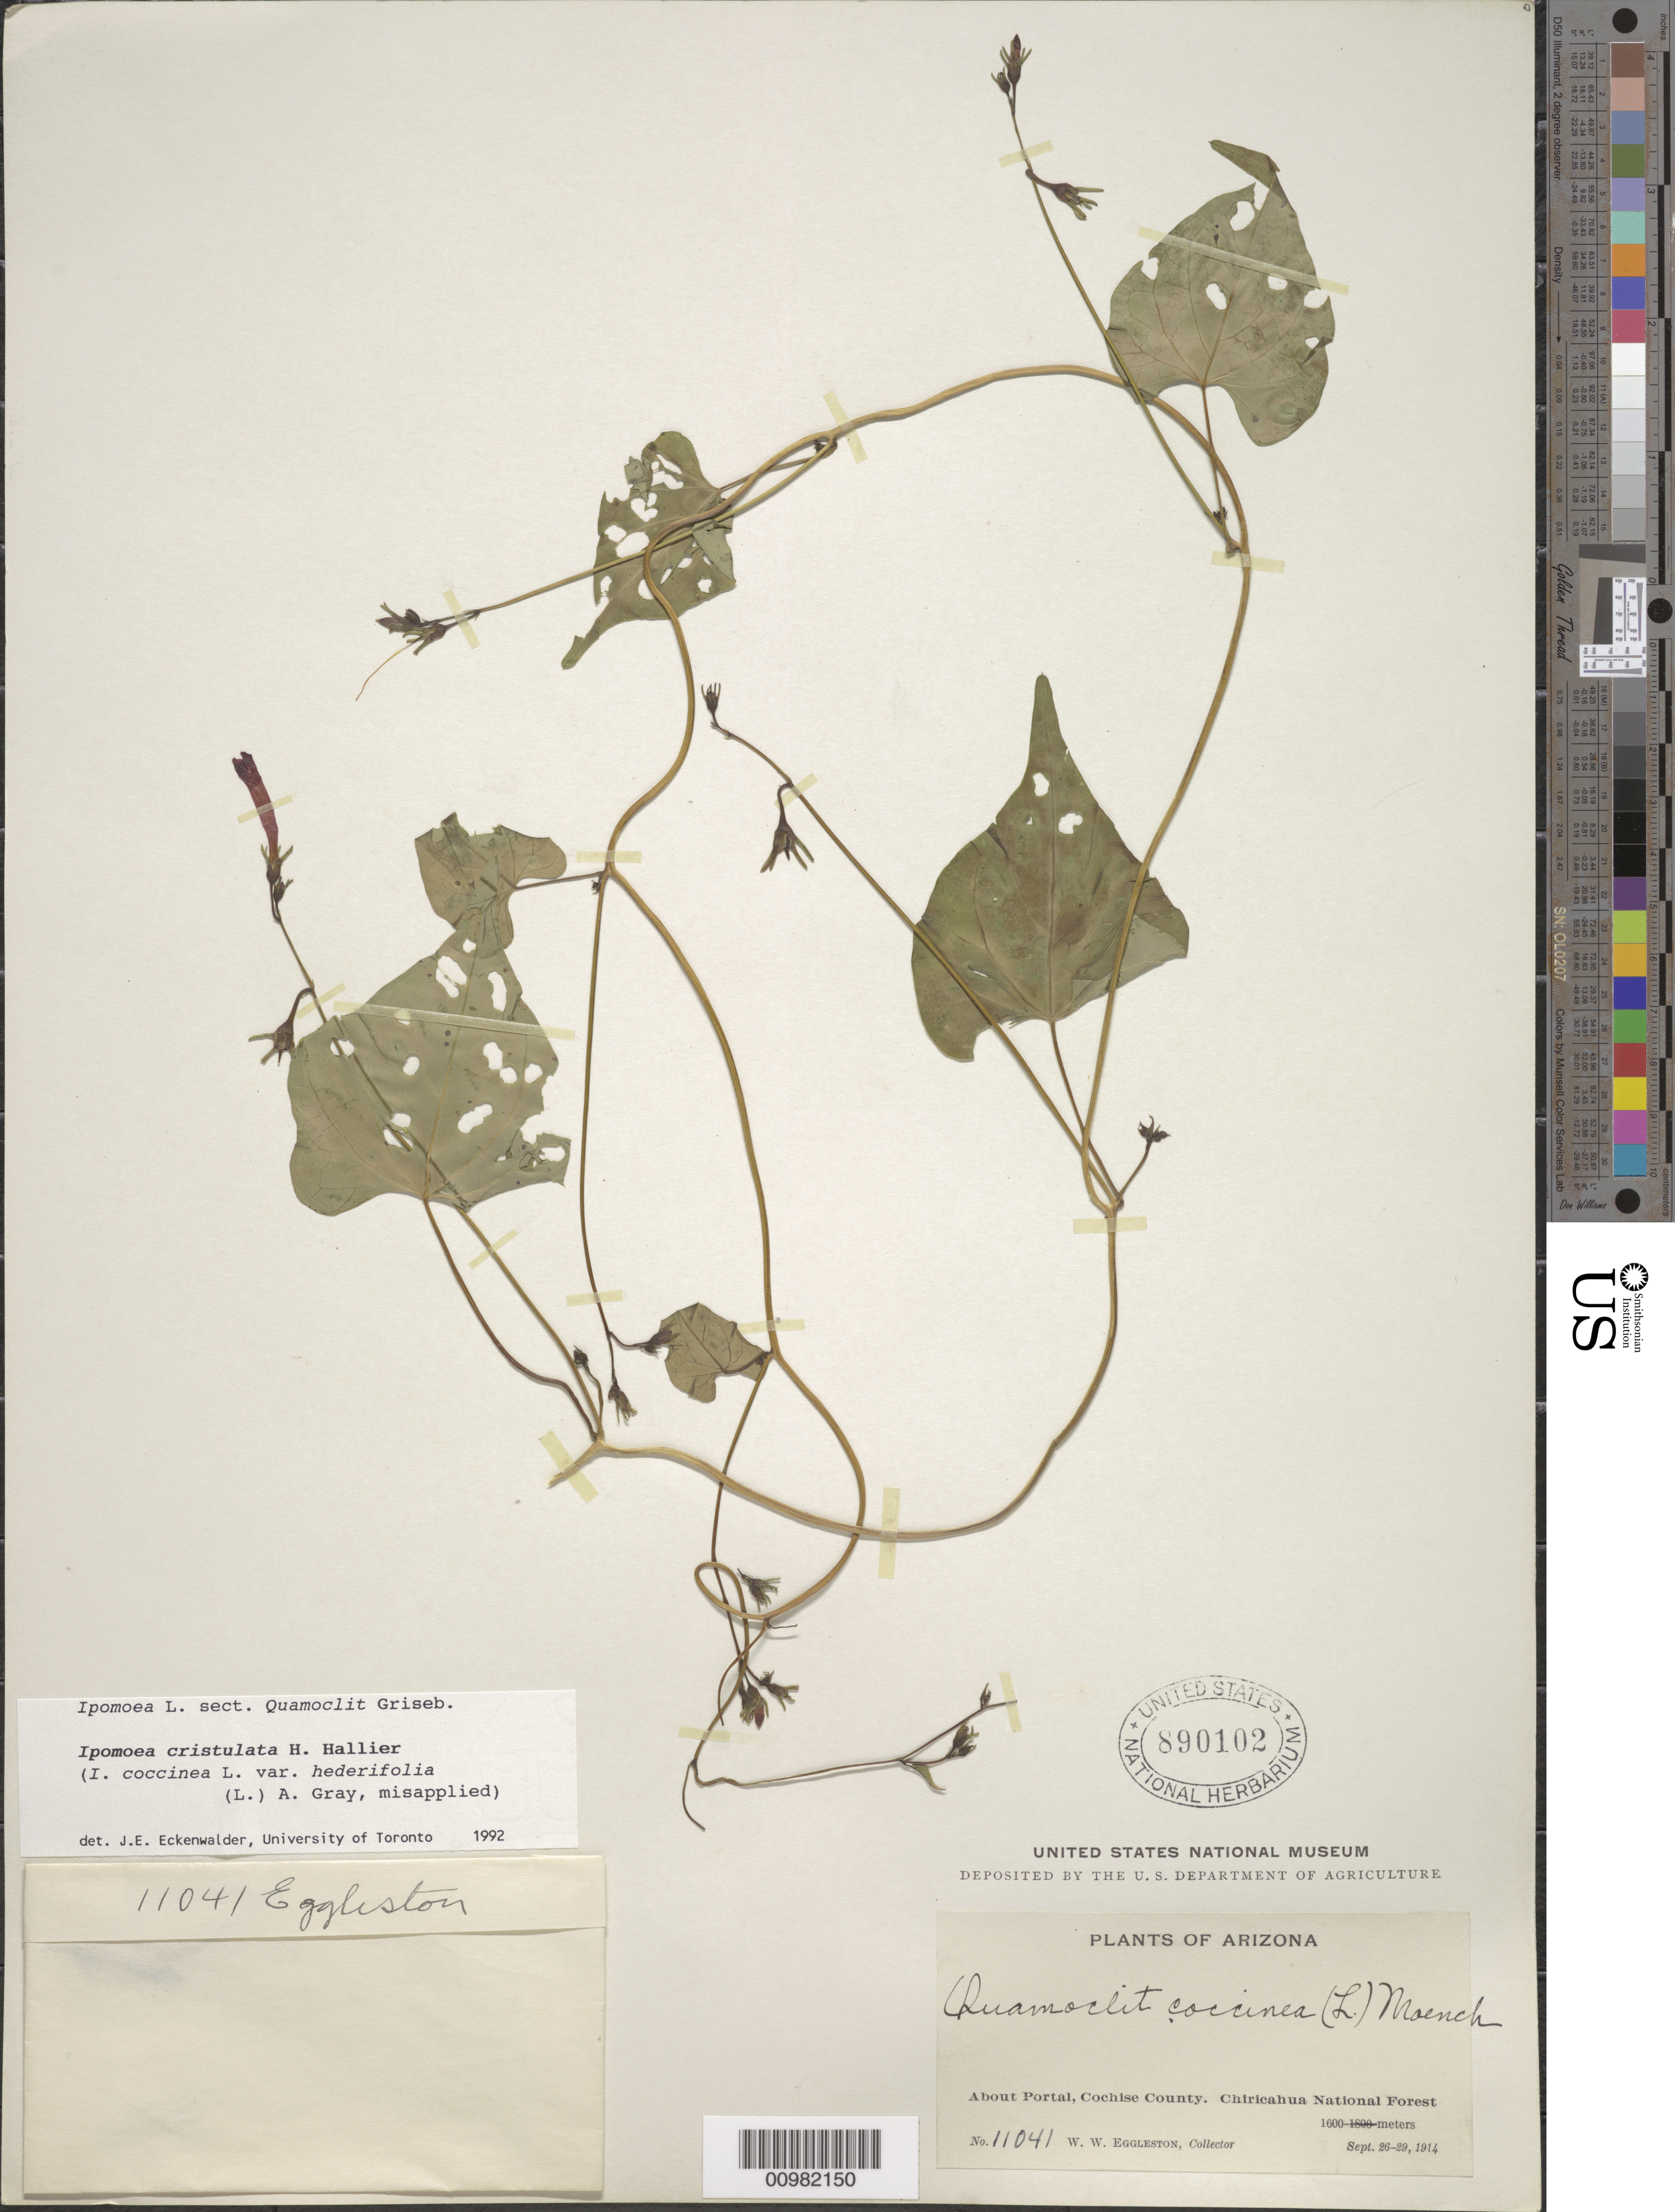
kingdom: Plantae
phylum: Tracheophyta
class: Magnoliopsida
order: Solanales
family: Convolvulaceae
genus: Ipomoea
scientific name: Ipomoea cristulata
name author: Hallier f.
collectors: W. W. Eggleston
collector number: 11041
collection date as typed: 26 Sep 1914 to 29 Sep 1914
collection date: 1914-09-26/1914-09-29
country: United States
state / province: Arizona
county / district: Cochise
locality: Chiricahua National Forest; About Portal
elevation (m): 1600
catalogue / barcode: US 890102